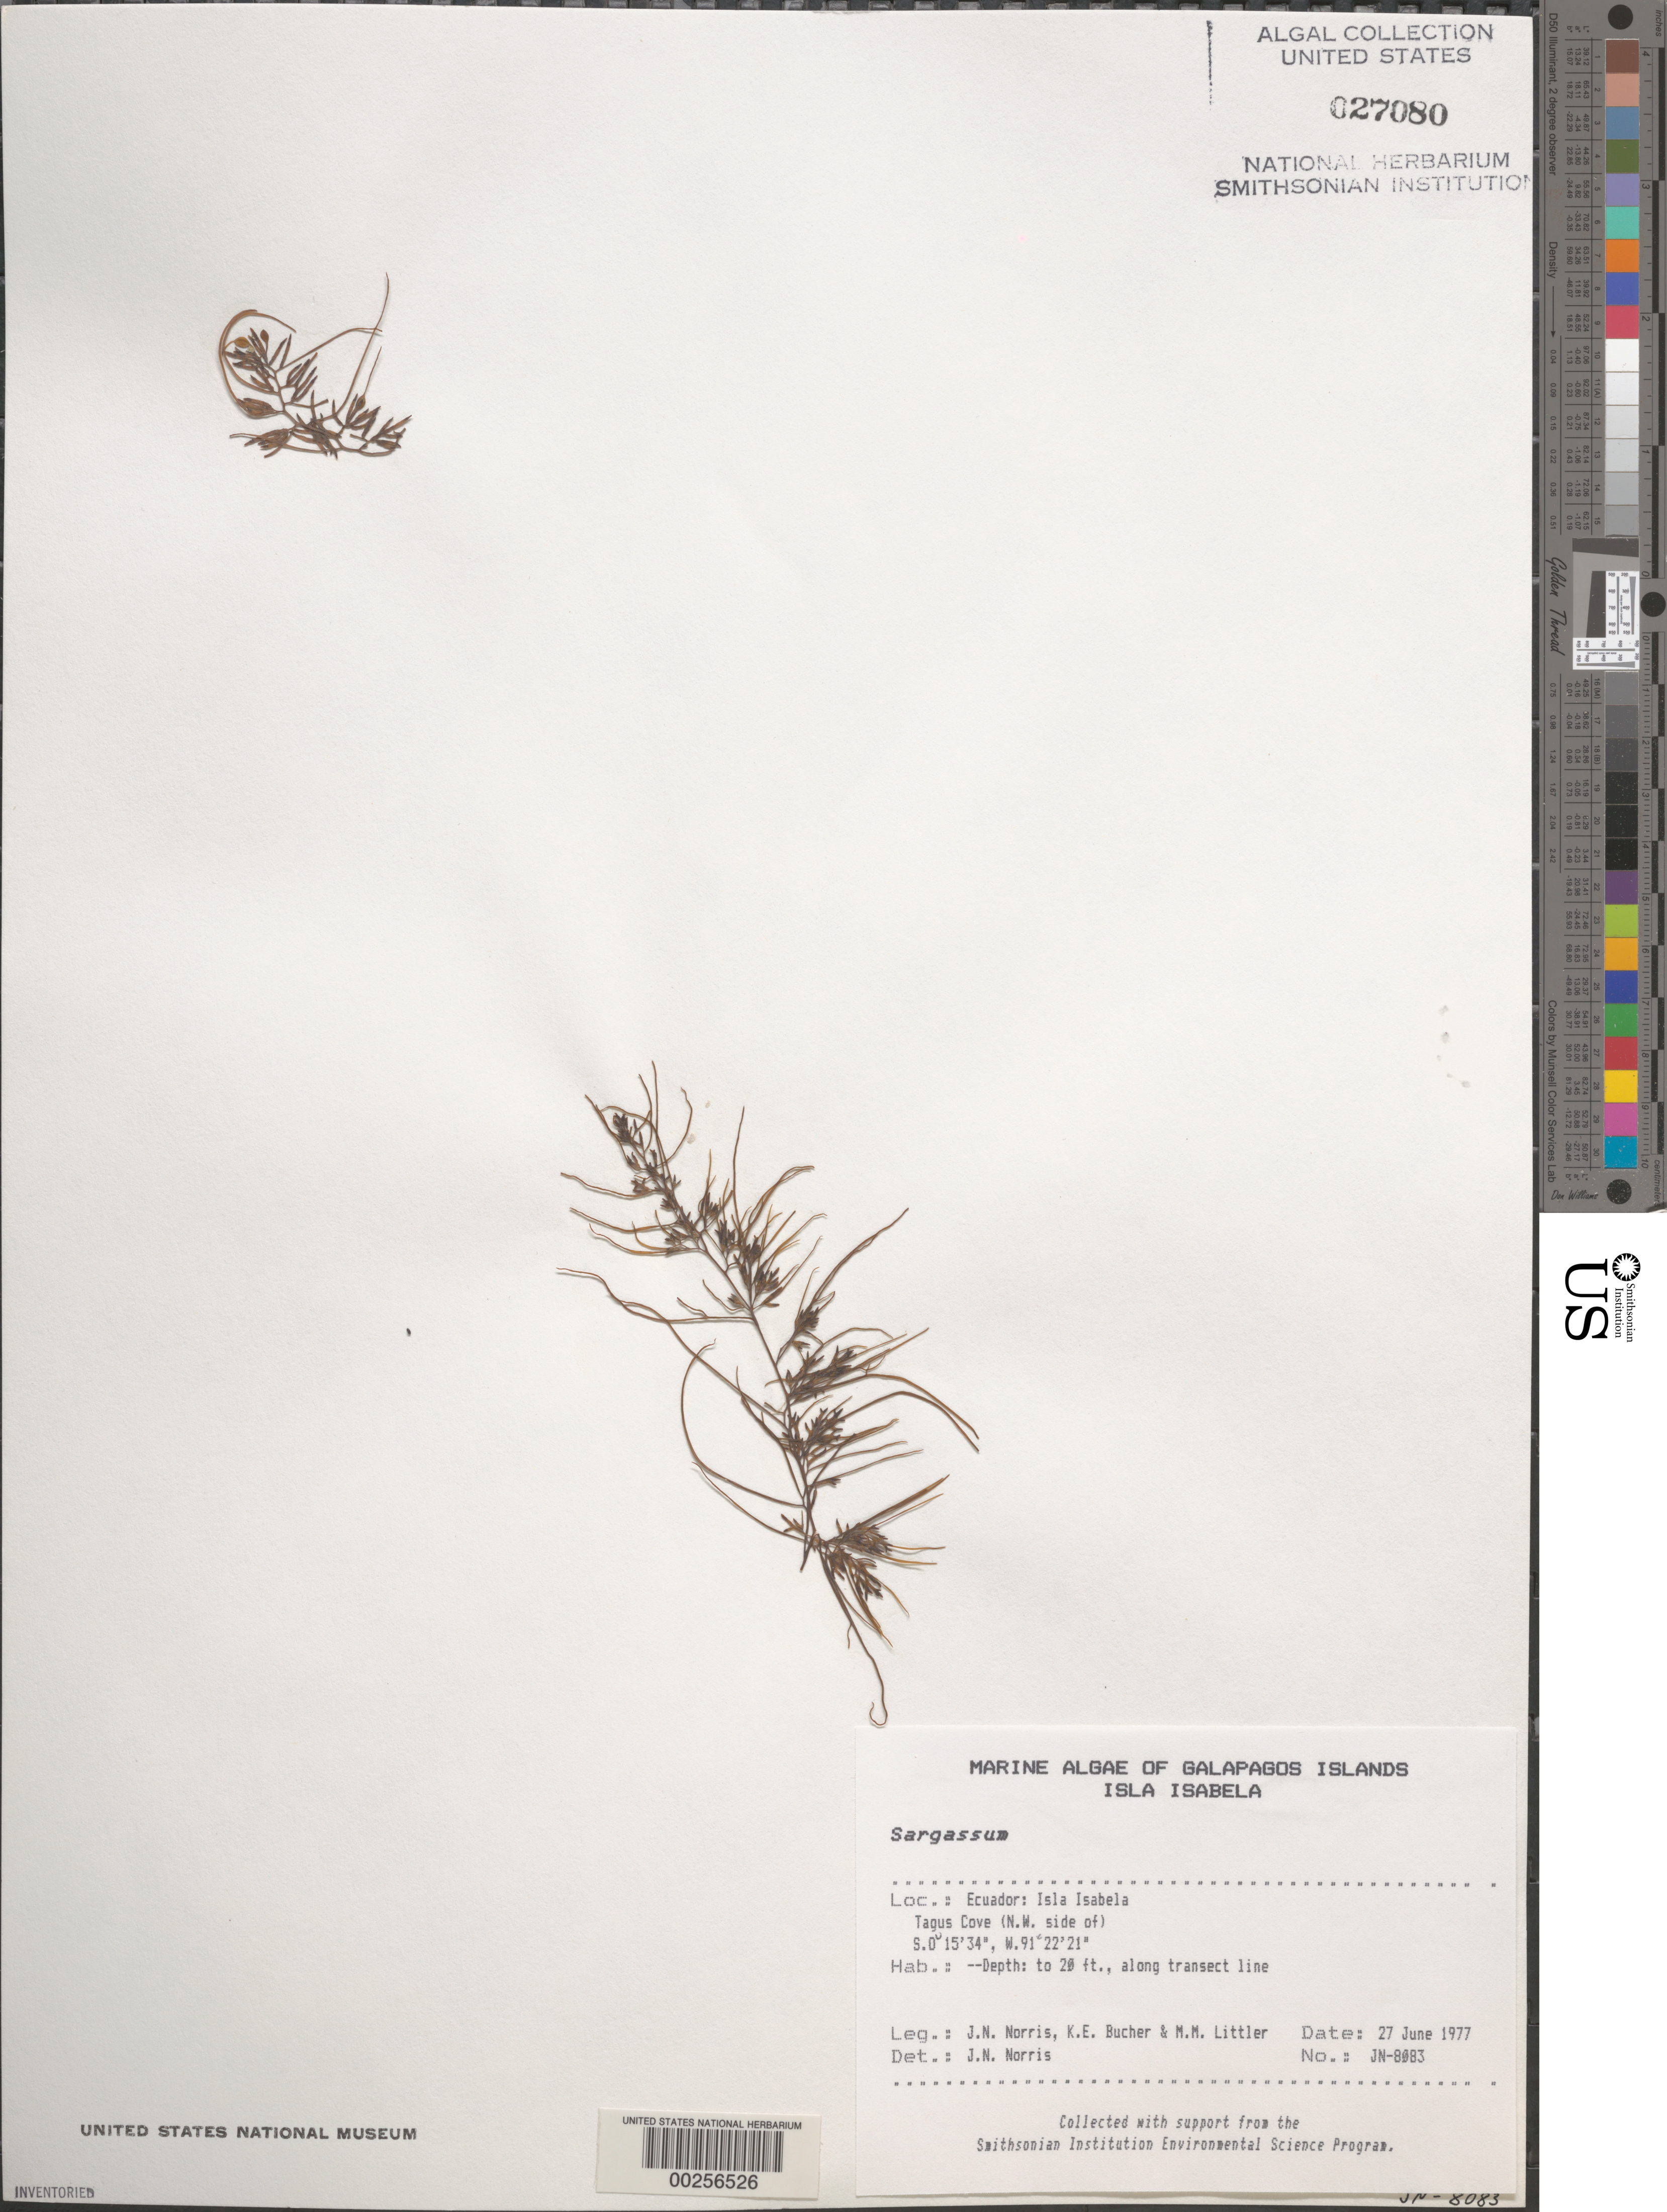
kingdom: Chromista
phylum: Ochrophyta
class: Phaeophyceae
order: Fucales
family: Sargassaceae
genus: Sargassum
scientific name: Sargassum sp.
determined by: Norris, James N.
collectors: J. N. Norris, K. E. Bucher & M. M. Littler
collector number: JN-8083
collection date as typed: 27 Jun 1977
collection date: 1977-06-27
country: Ecuador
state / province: Colón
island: Isabela [Albemarle]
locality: Tagus Cove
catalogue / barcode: US 27080